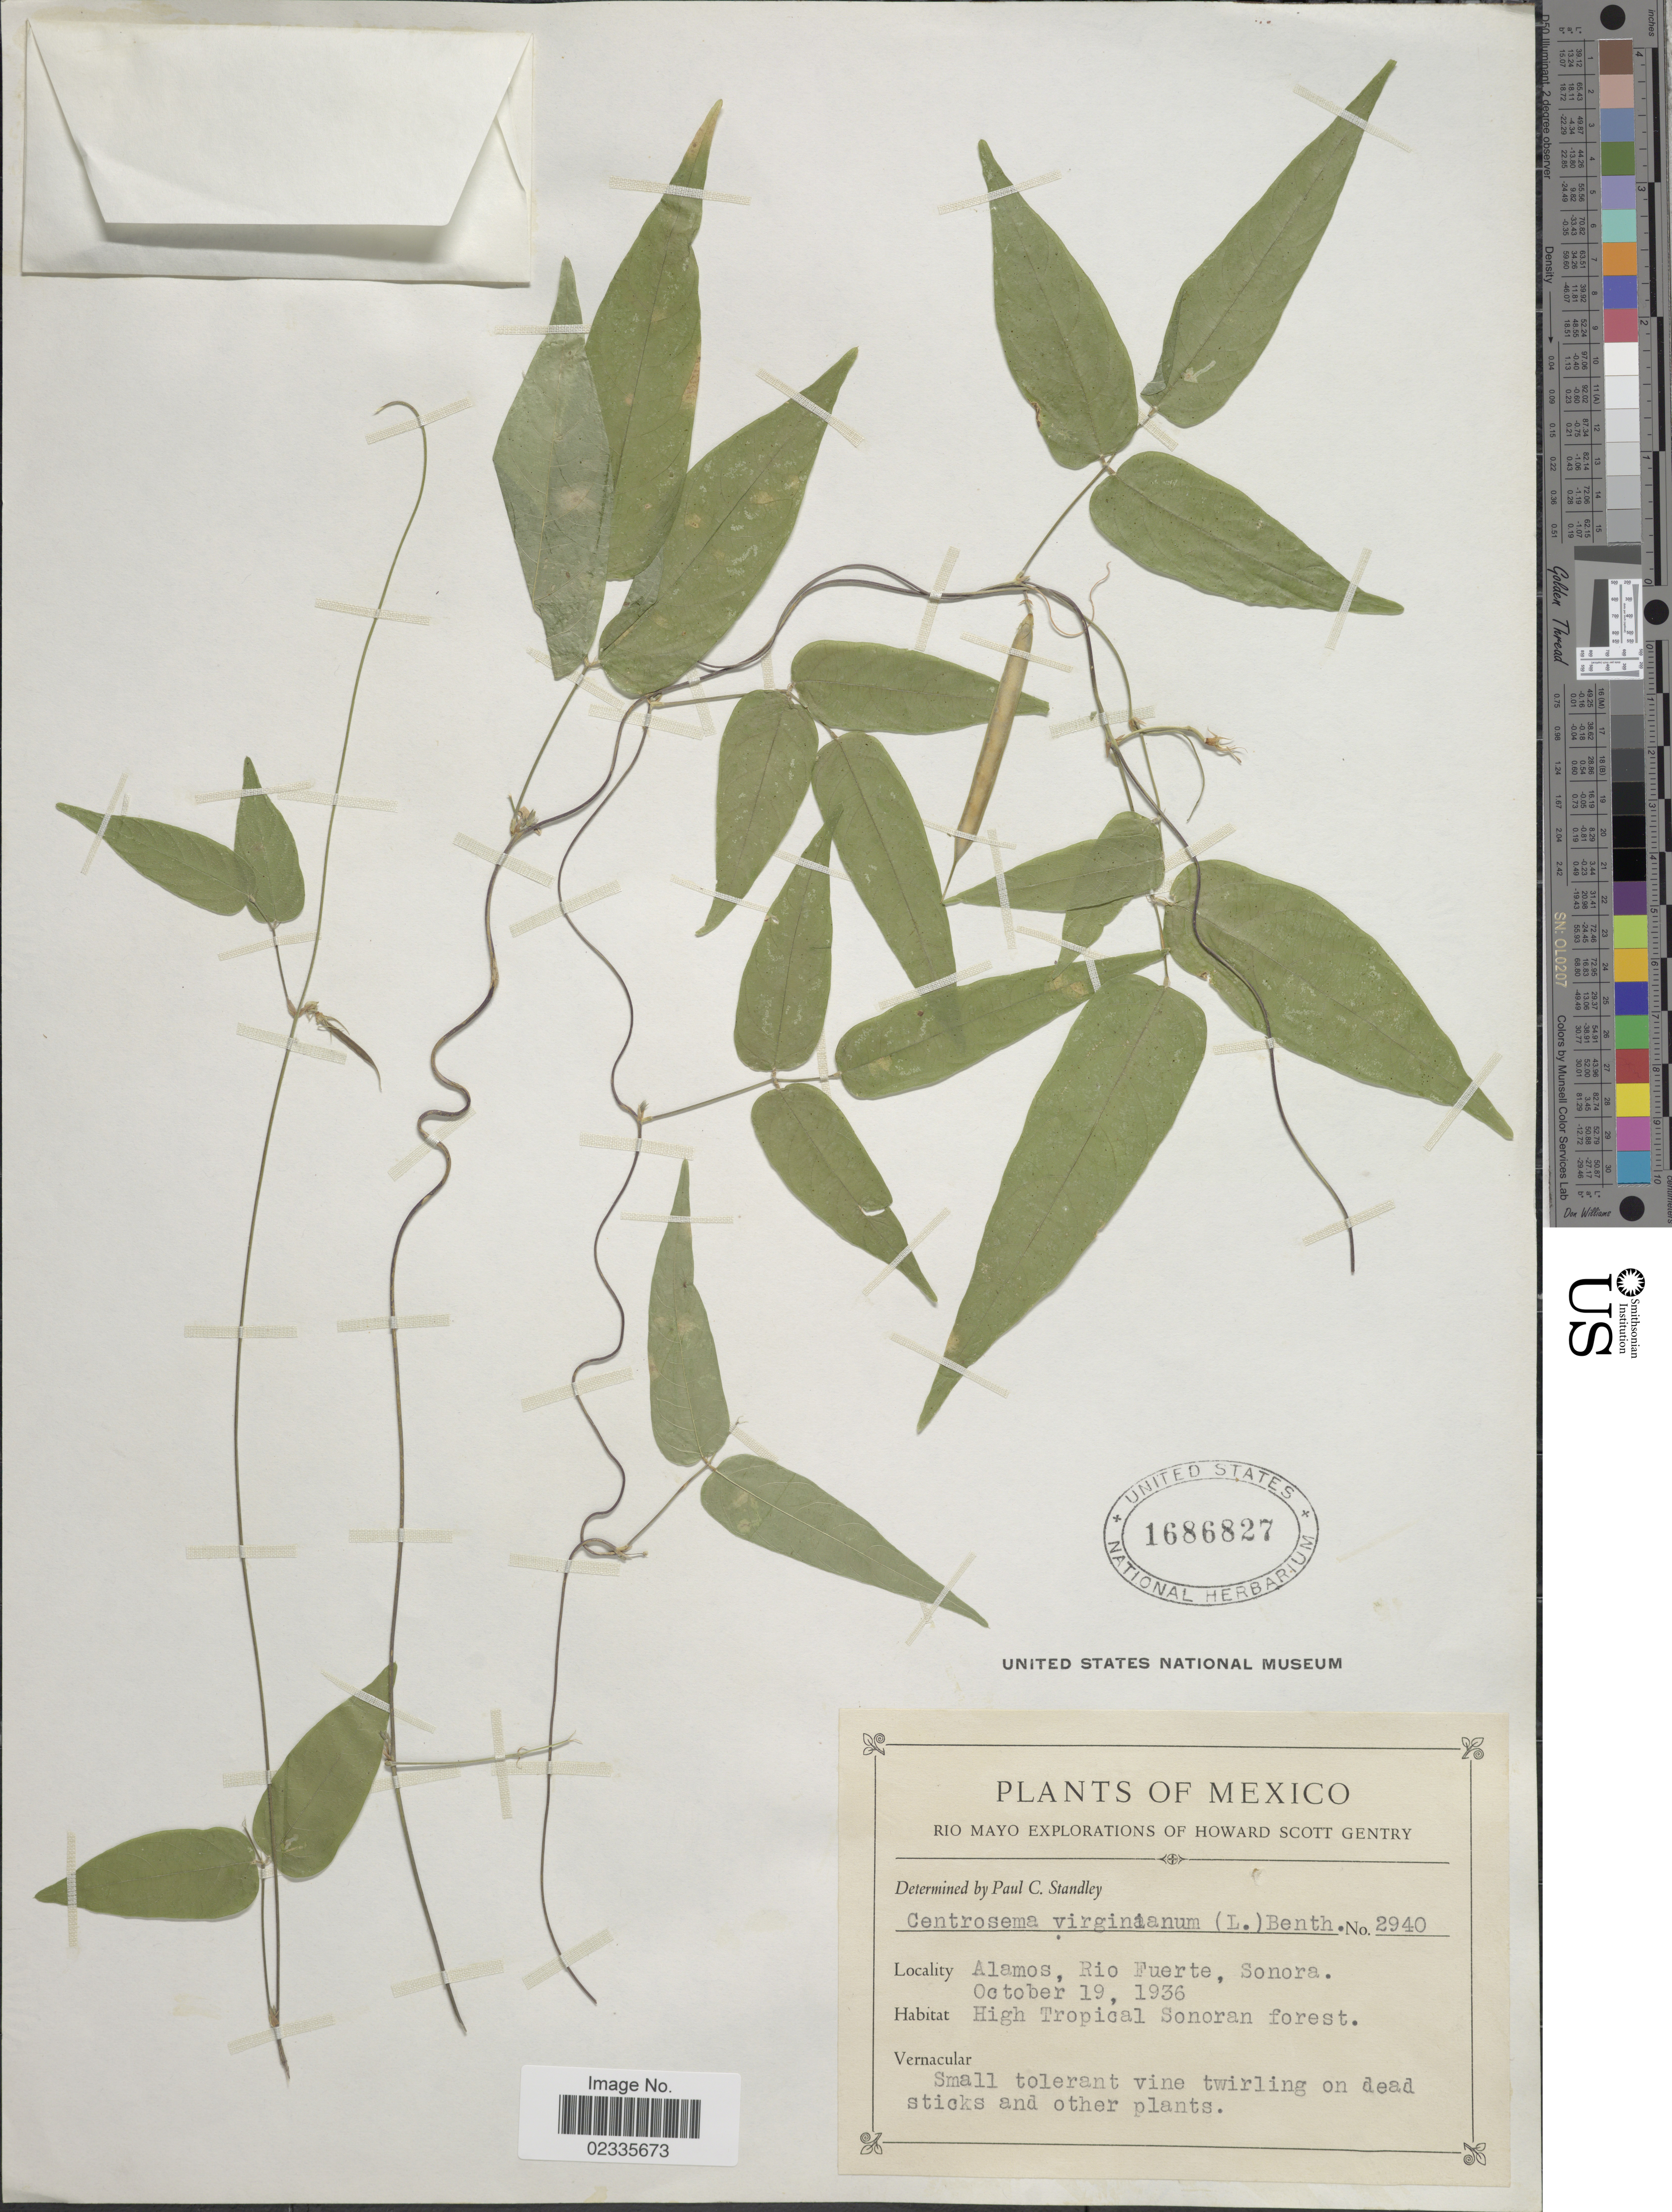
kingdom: Plantae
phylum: Tracheophyta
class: Magnoliopsida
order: Fabales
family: Fabaceae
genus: Centrosema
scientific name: Centrosema sp.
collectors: H. S. Gentry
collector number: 2940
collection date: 1936-10-19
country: Mexico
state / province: Sonora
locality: Rio Mayo. Alamos, Rio Fuerte, Sonora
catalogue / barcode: US 1686827